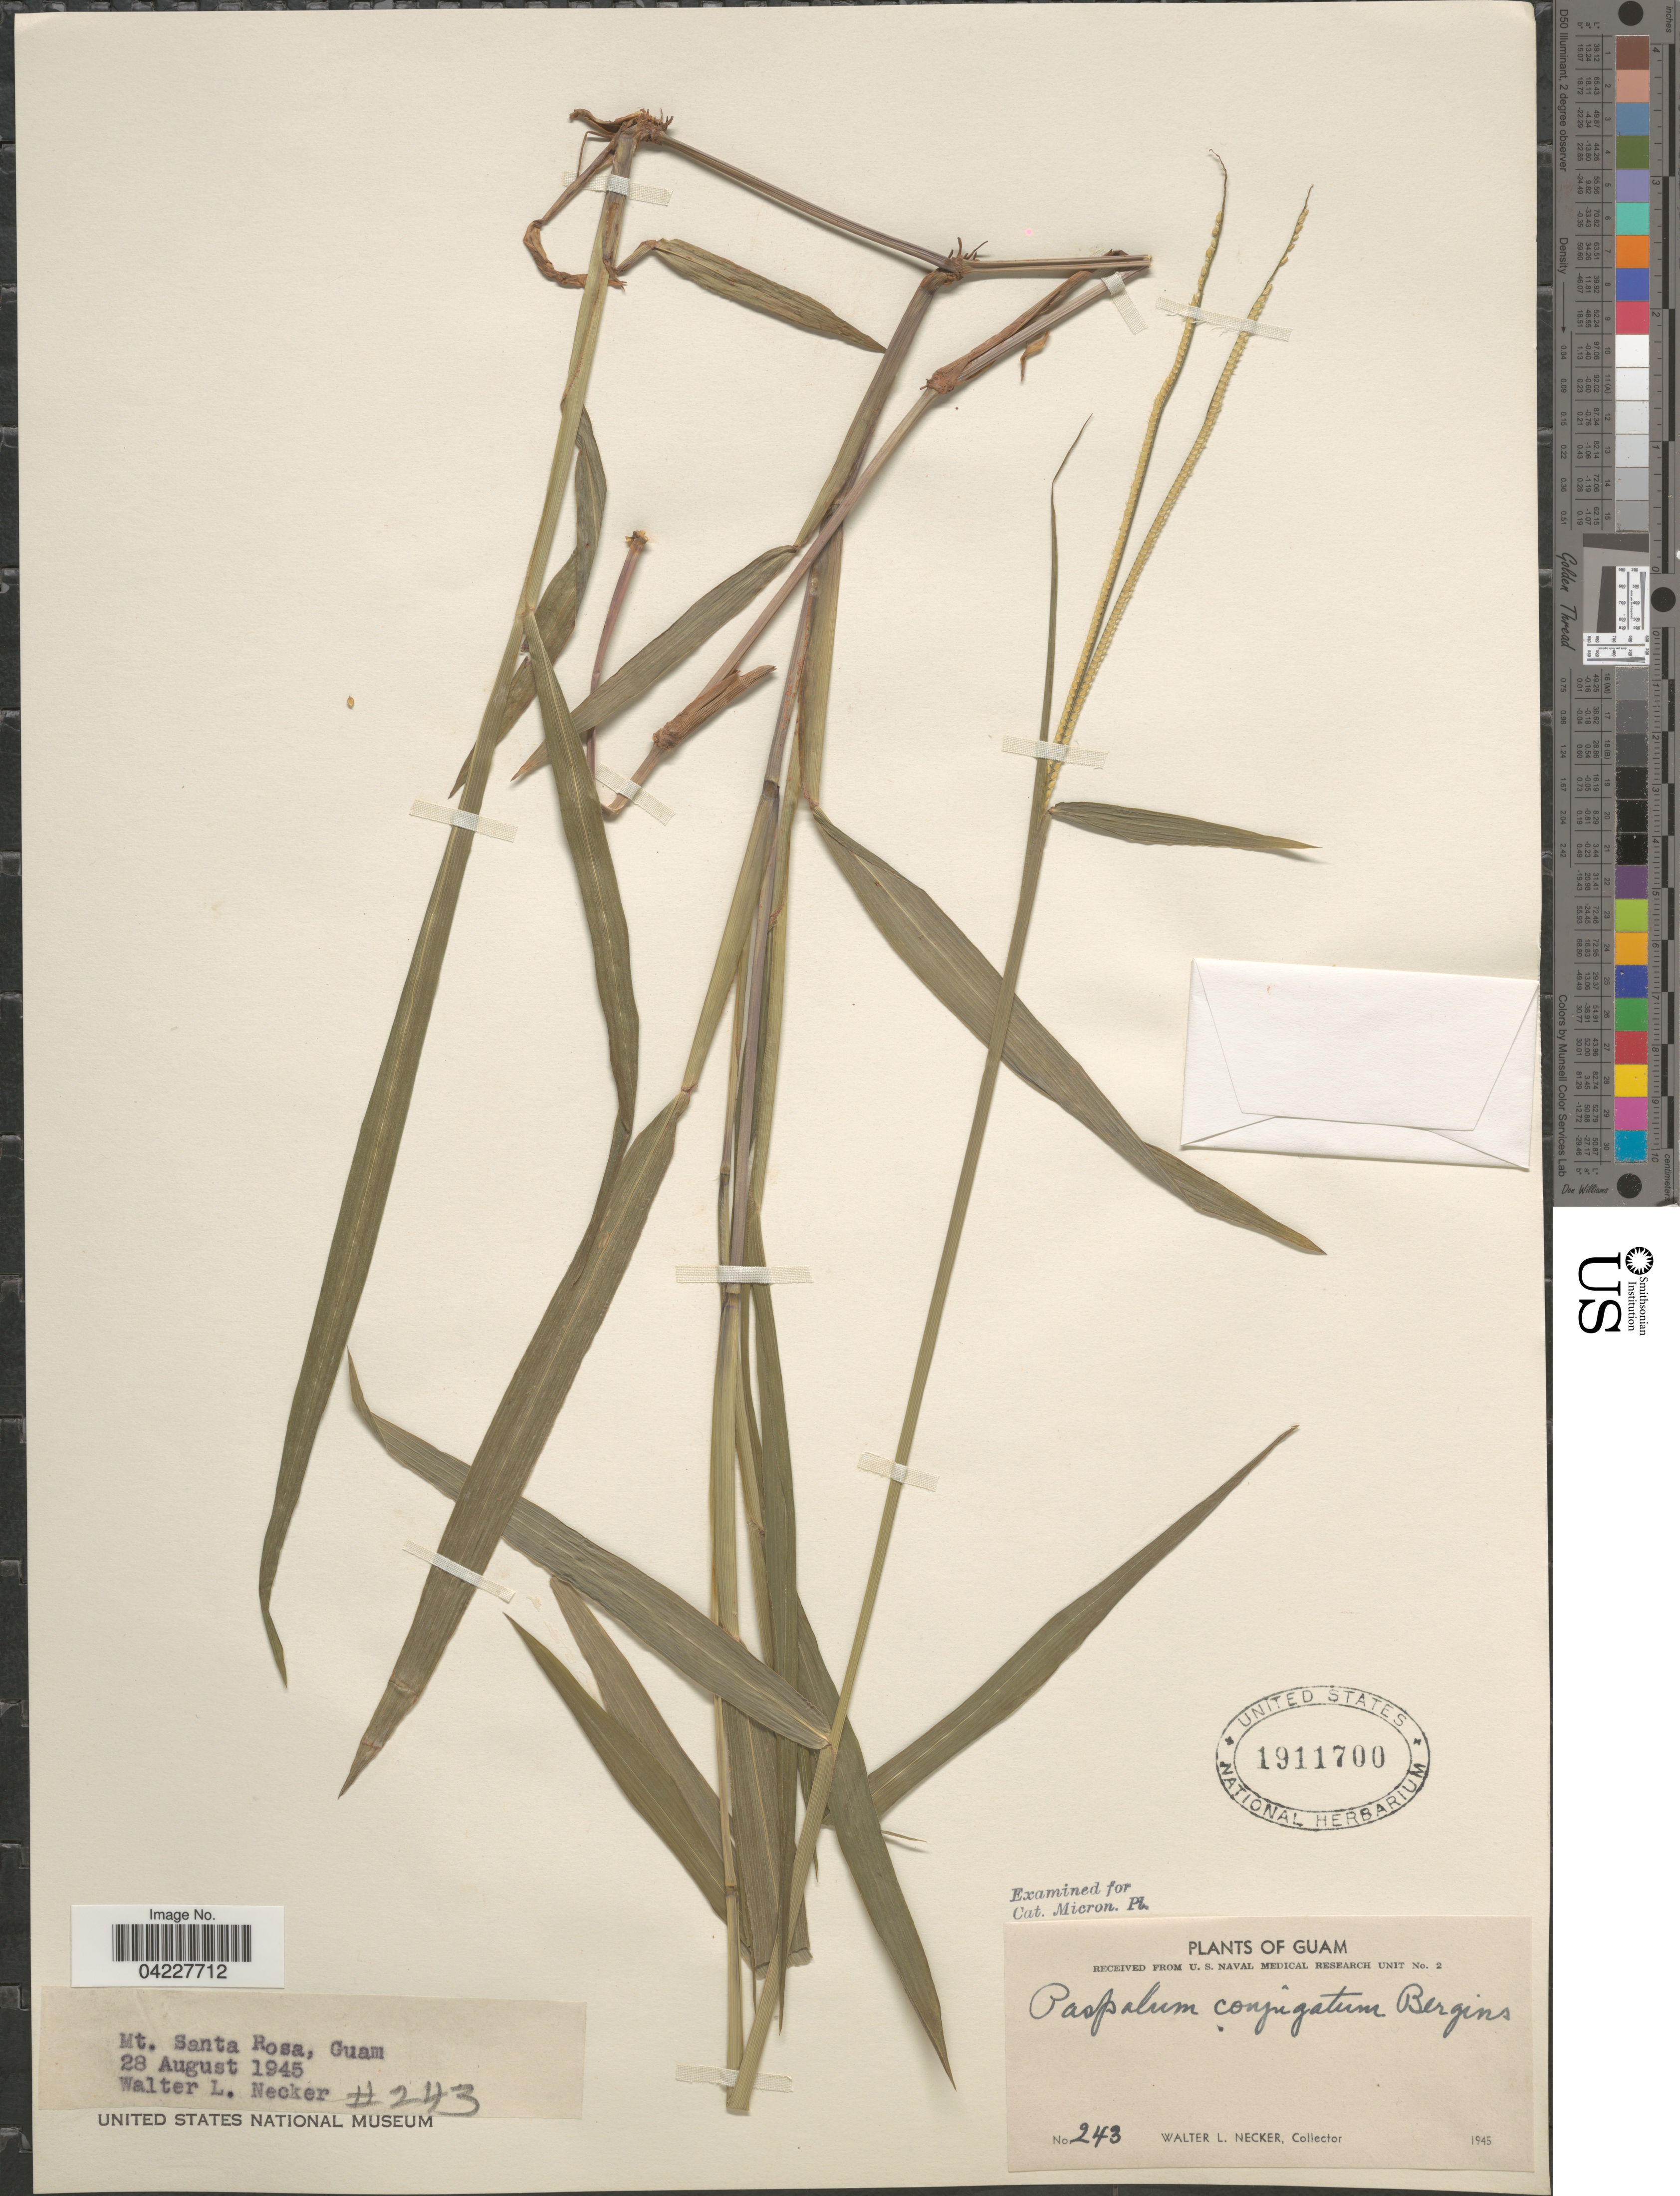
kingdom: Plantae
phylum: Tracheophyta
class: Liliopsida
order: Poales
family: Poaceae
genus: Paspalum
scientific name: Paspalum conjugatum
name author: P.J. Bergius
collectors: W. L. Necker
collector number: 243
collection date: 1945-08-28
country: Guam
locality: Mt. Santa Rosa.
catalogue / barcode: US 1911700